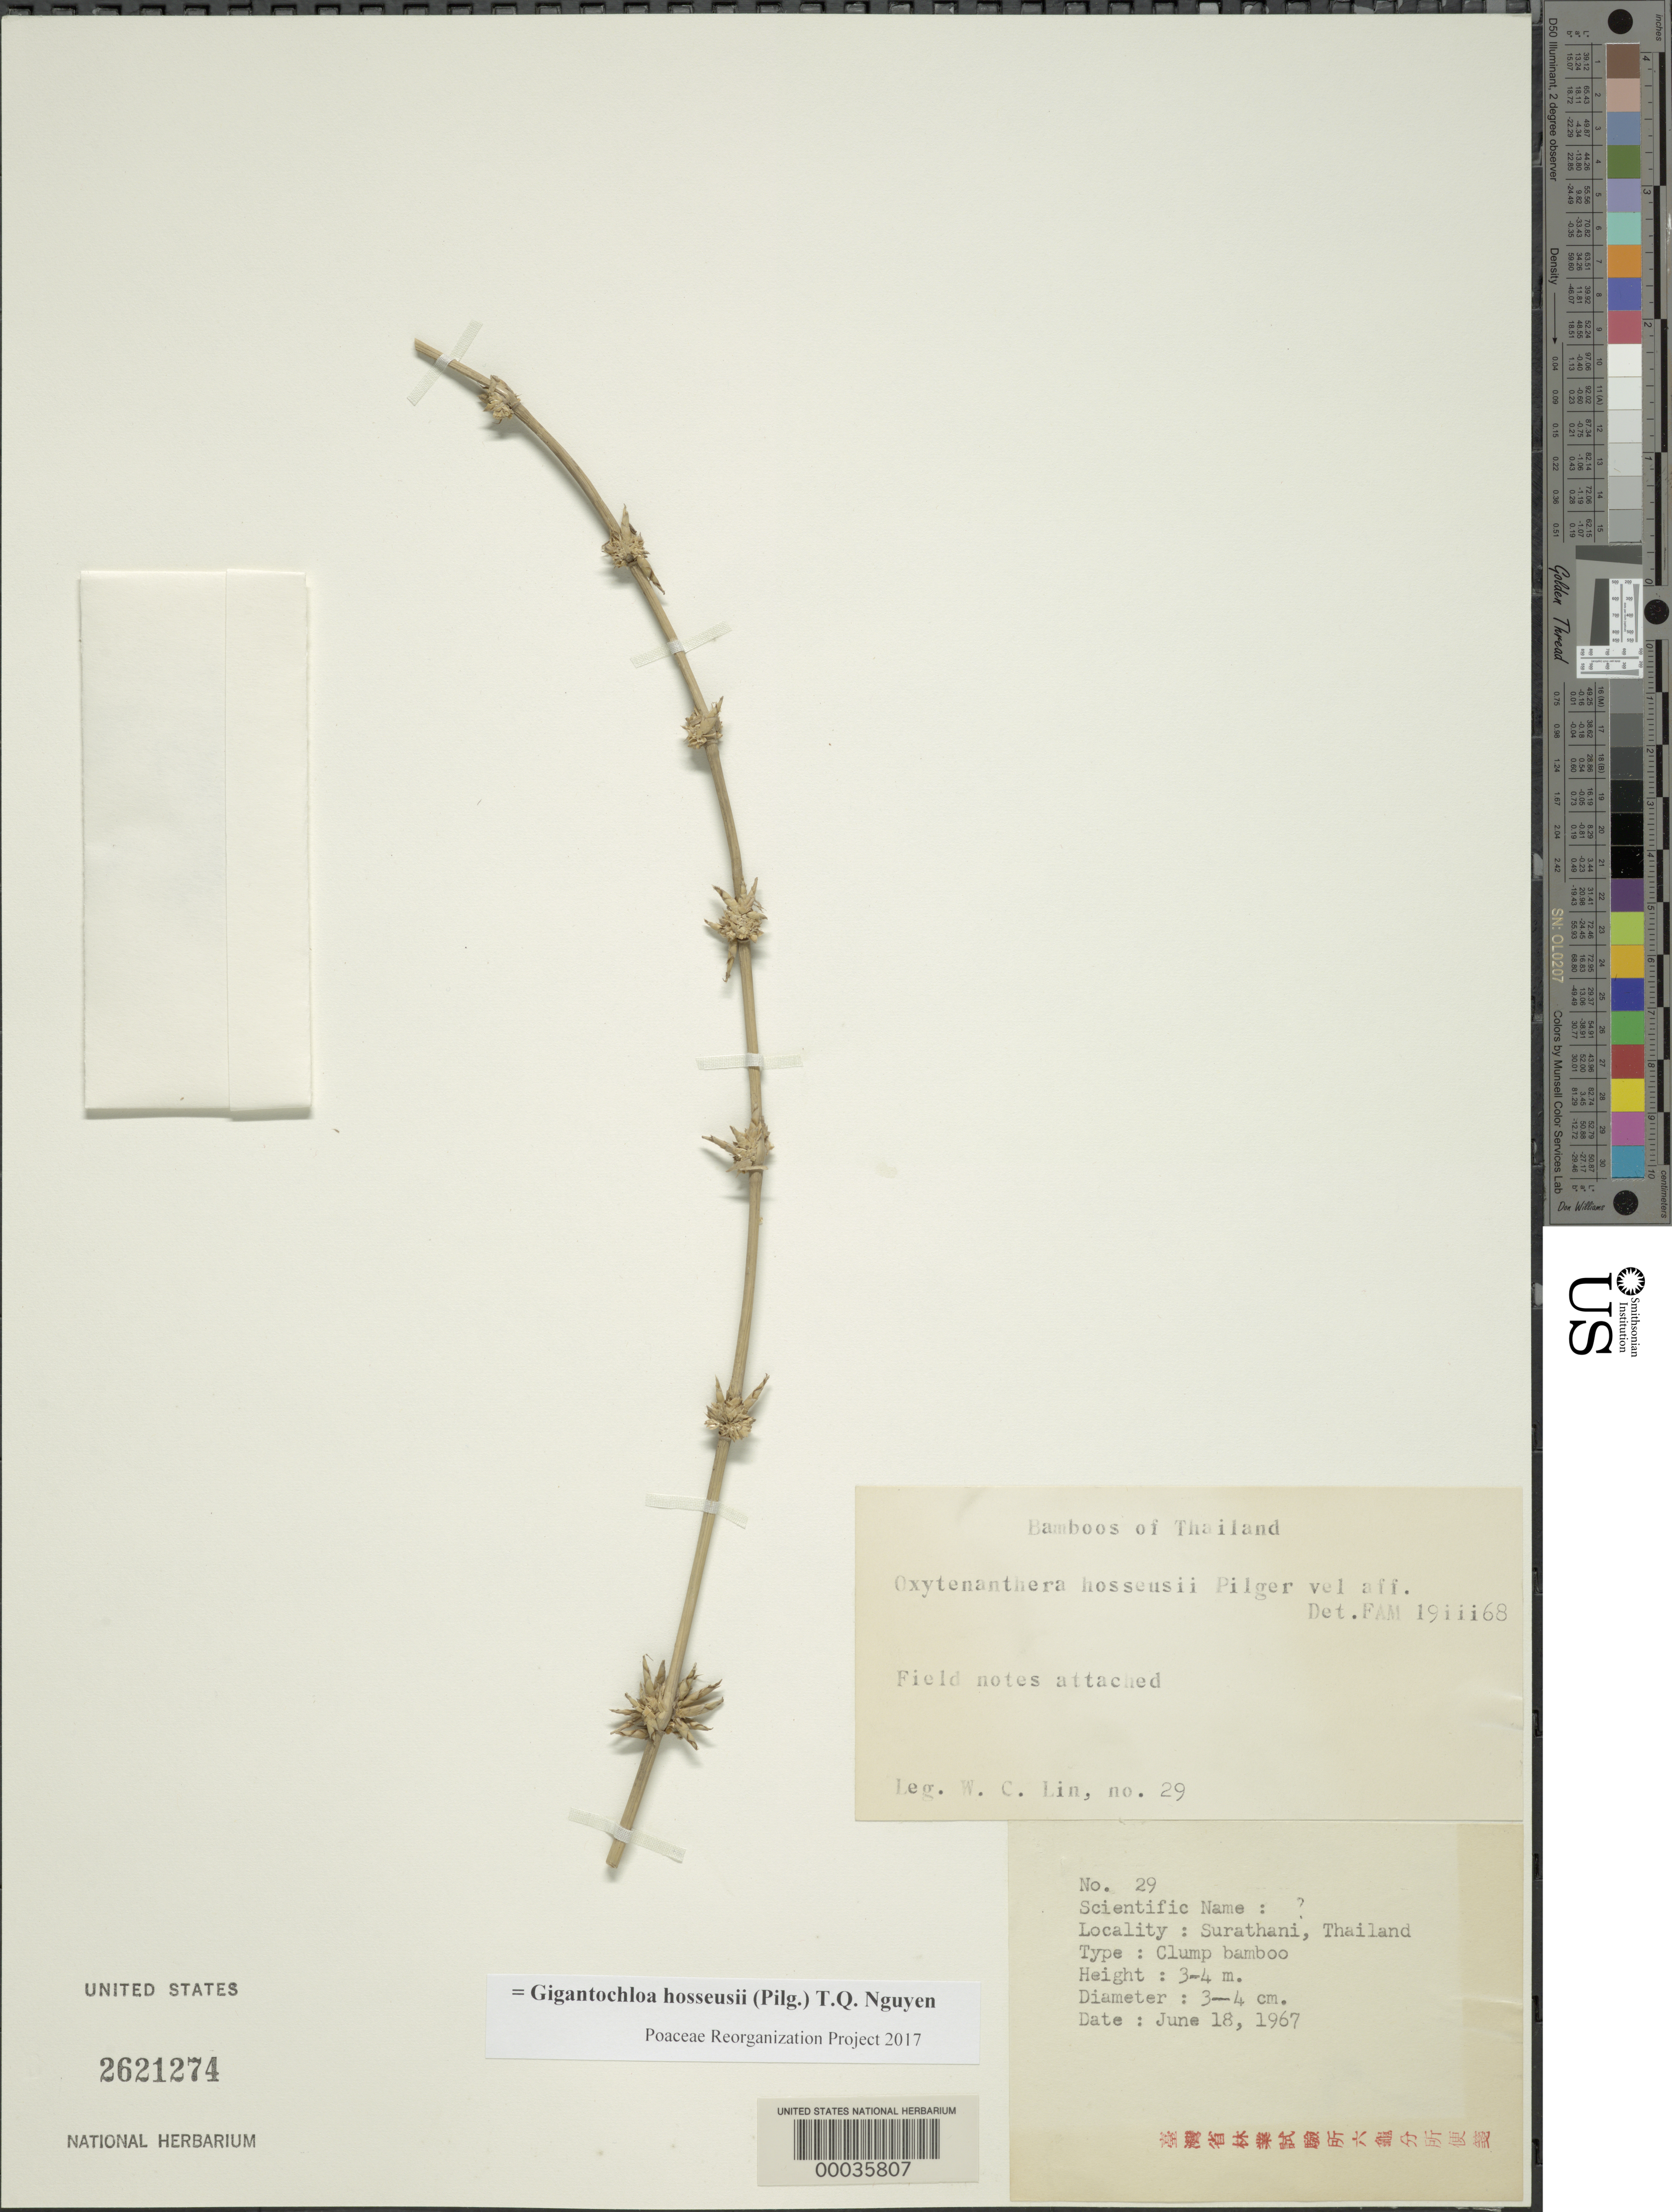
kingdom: Plantae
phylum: Tracheophyta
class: Liliopsida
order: Poales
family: Poaceae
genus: Gigantochloa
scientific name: Gigantochloa hosseusii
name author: (Pilg.) T.Q. Nguyen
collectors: W. Lin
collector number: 29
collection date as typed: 18 Jun 1967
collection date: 1967-06-18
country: Thailand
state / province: Surat Thani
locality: Surathani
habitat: Clump bamboo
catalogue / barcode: US 2621274